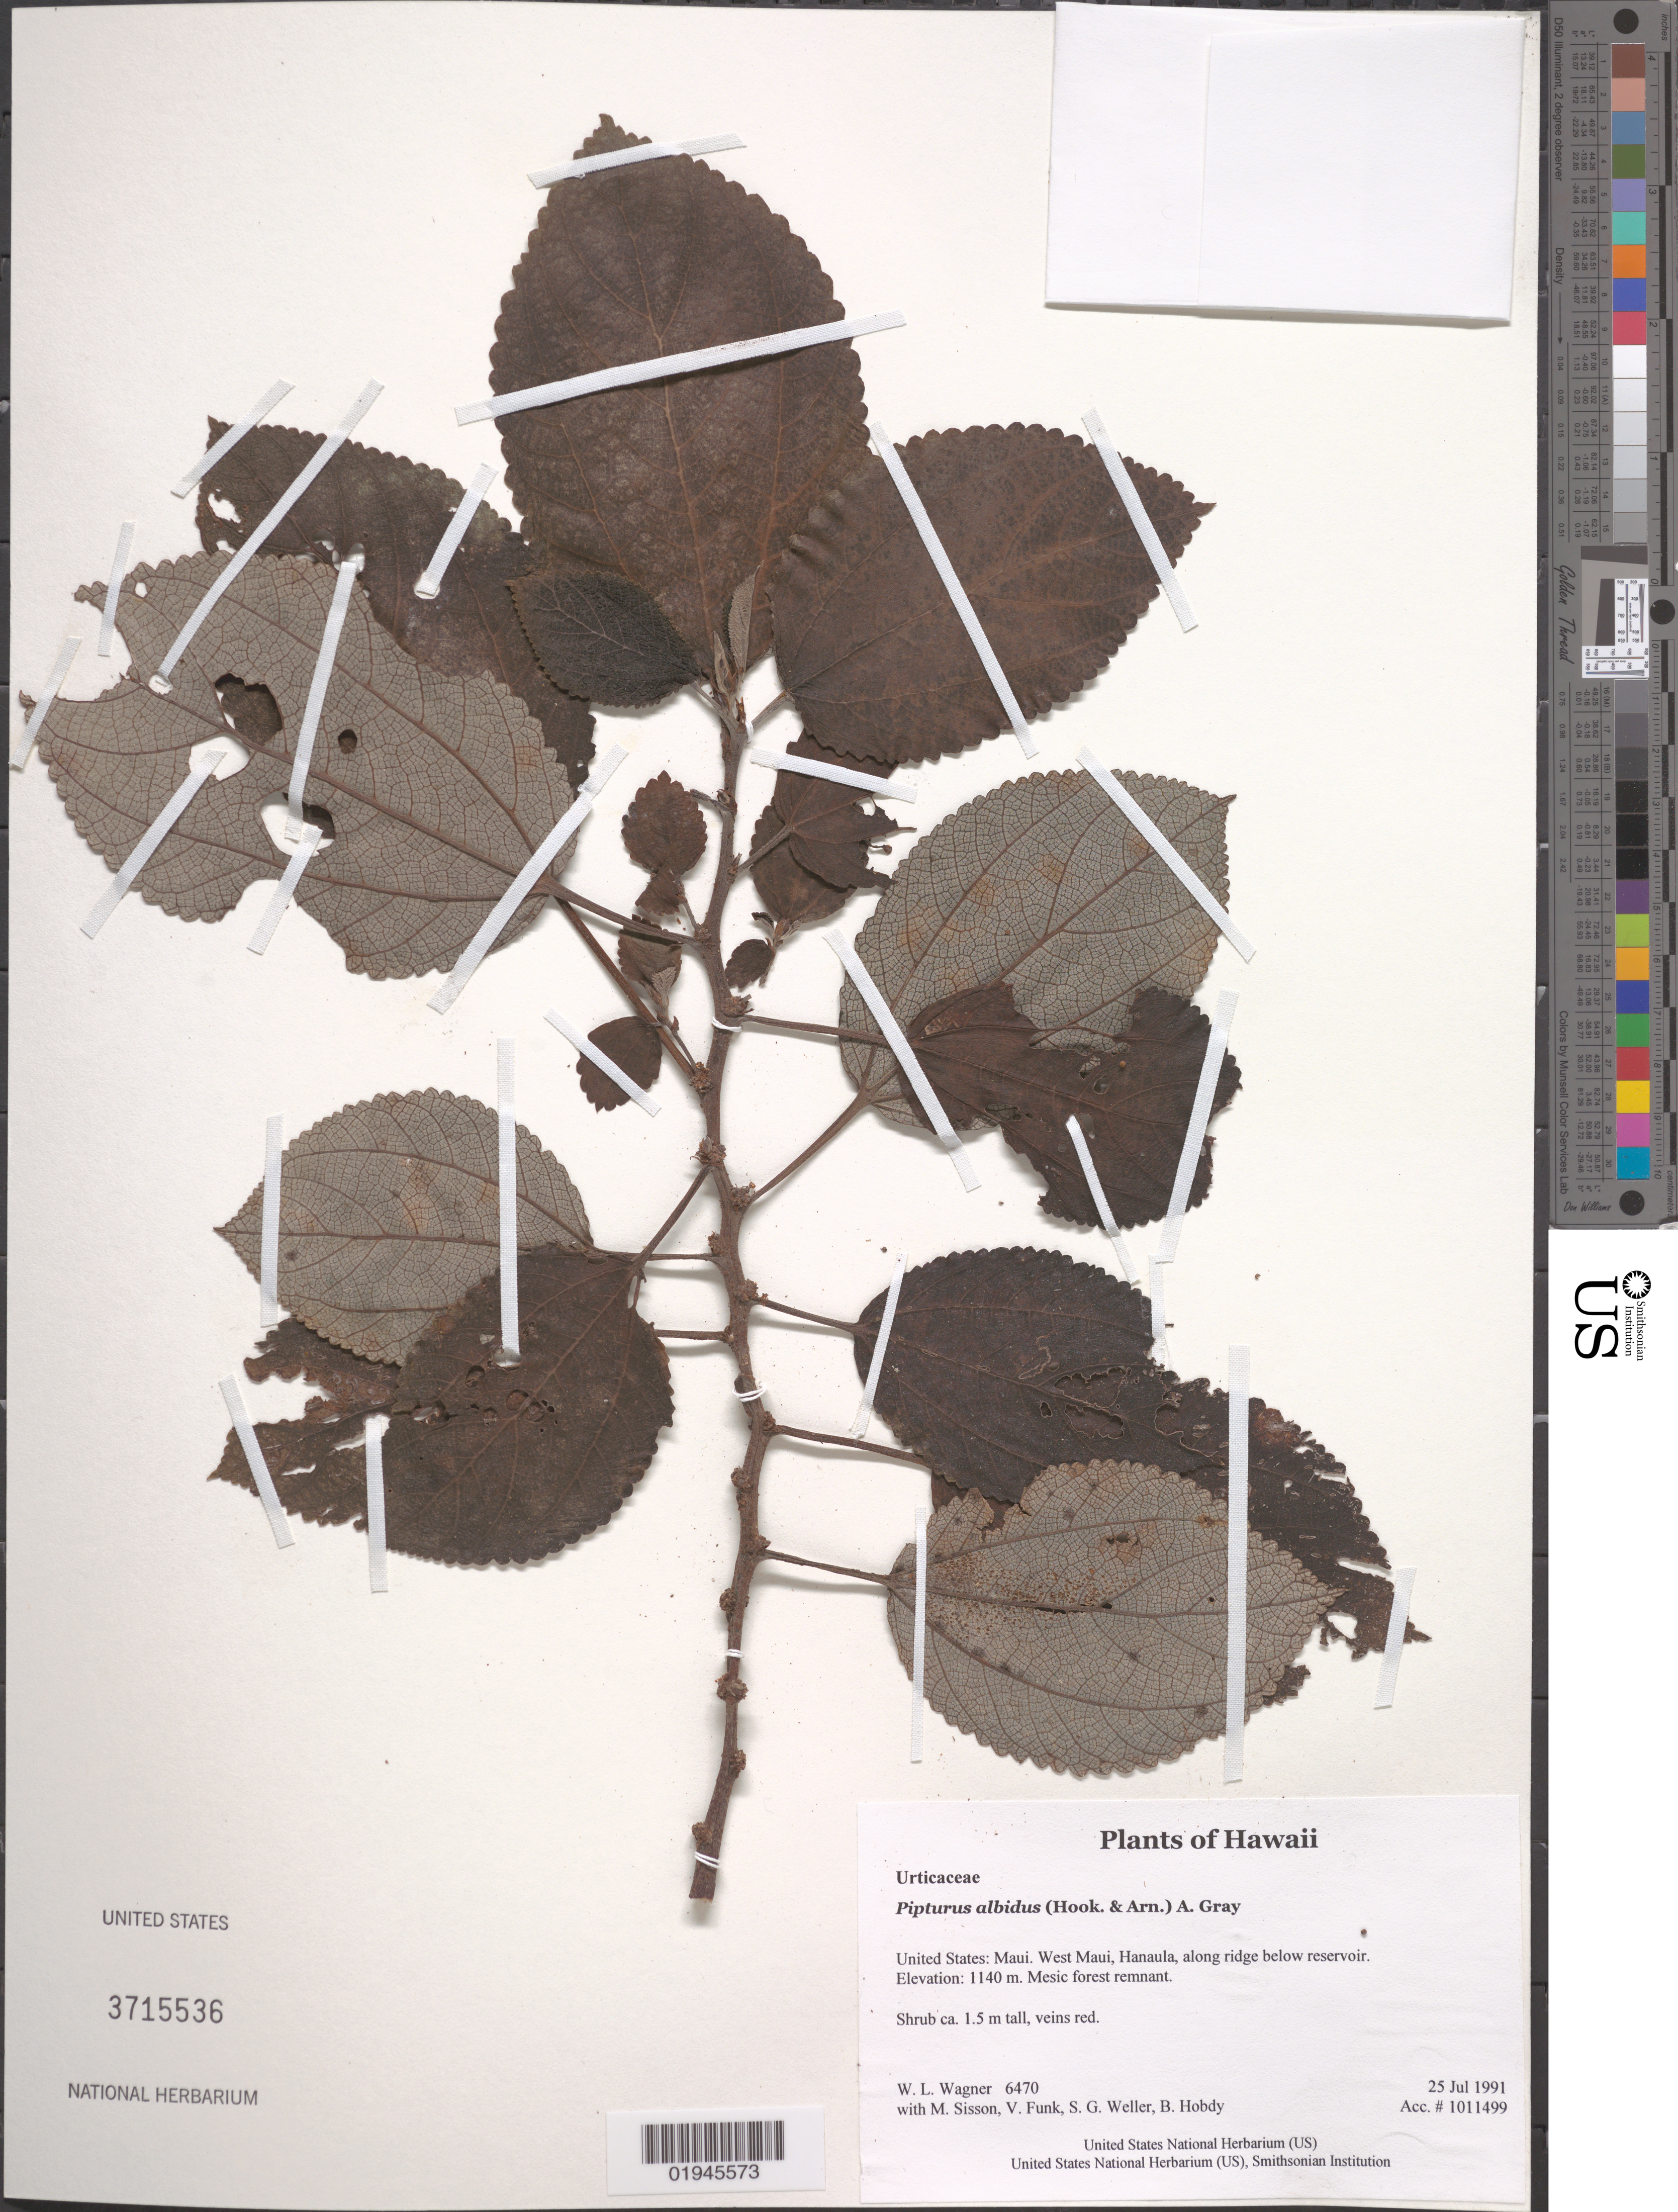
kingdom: Plantae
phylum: Tracheophyta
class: Magnoliopsida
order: Rosales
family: Urticaceae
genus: Pipturus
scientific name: Pipturus albidus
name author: (Hook. & Arn.) A. Gray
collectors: W. L. Wagner, M. Sisson, V. Funk, S. G. Weller & B. Hobdy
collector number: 6470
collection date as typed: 25 Jul 1991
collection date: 1991-07-25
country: United States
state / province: Hawaii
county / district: Maui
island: Maui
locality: West Maui, Hanaula, along ridge below reservoir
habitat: Mesic forest remnant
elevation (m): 1140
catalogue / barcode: US 3715536